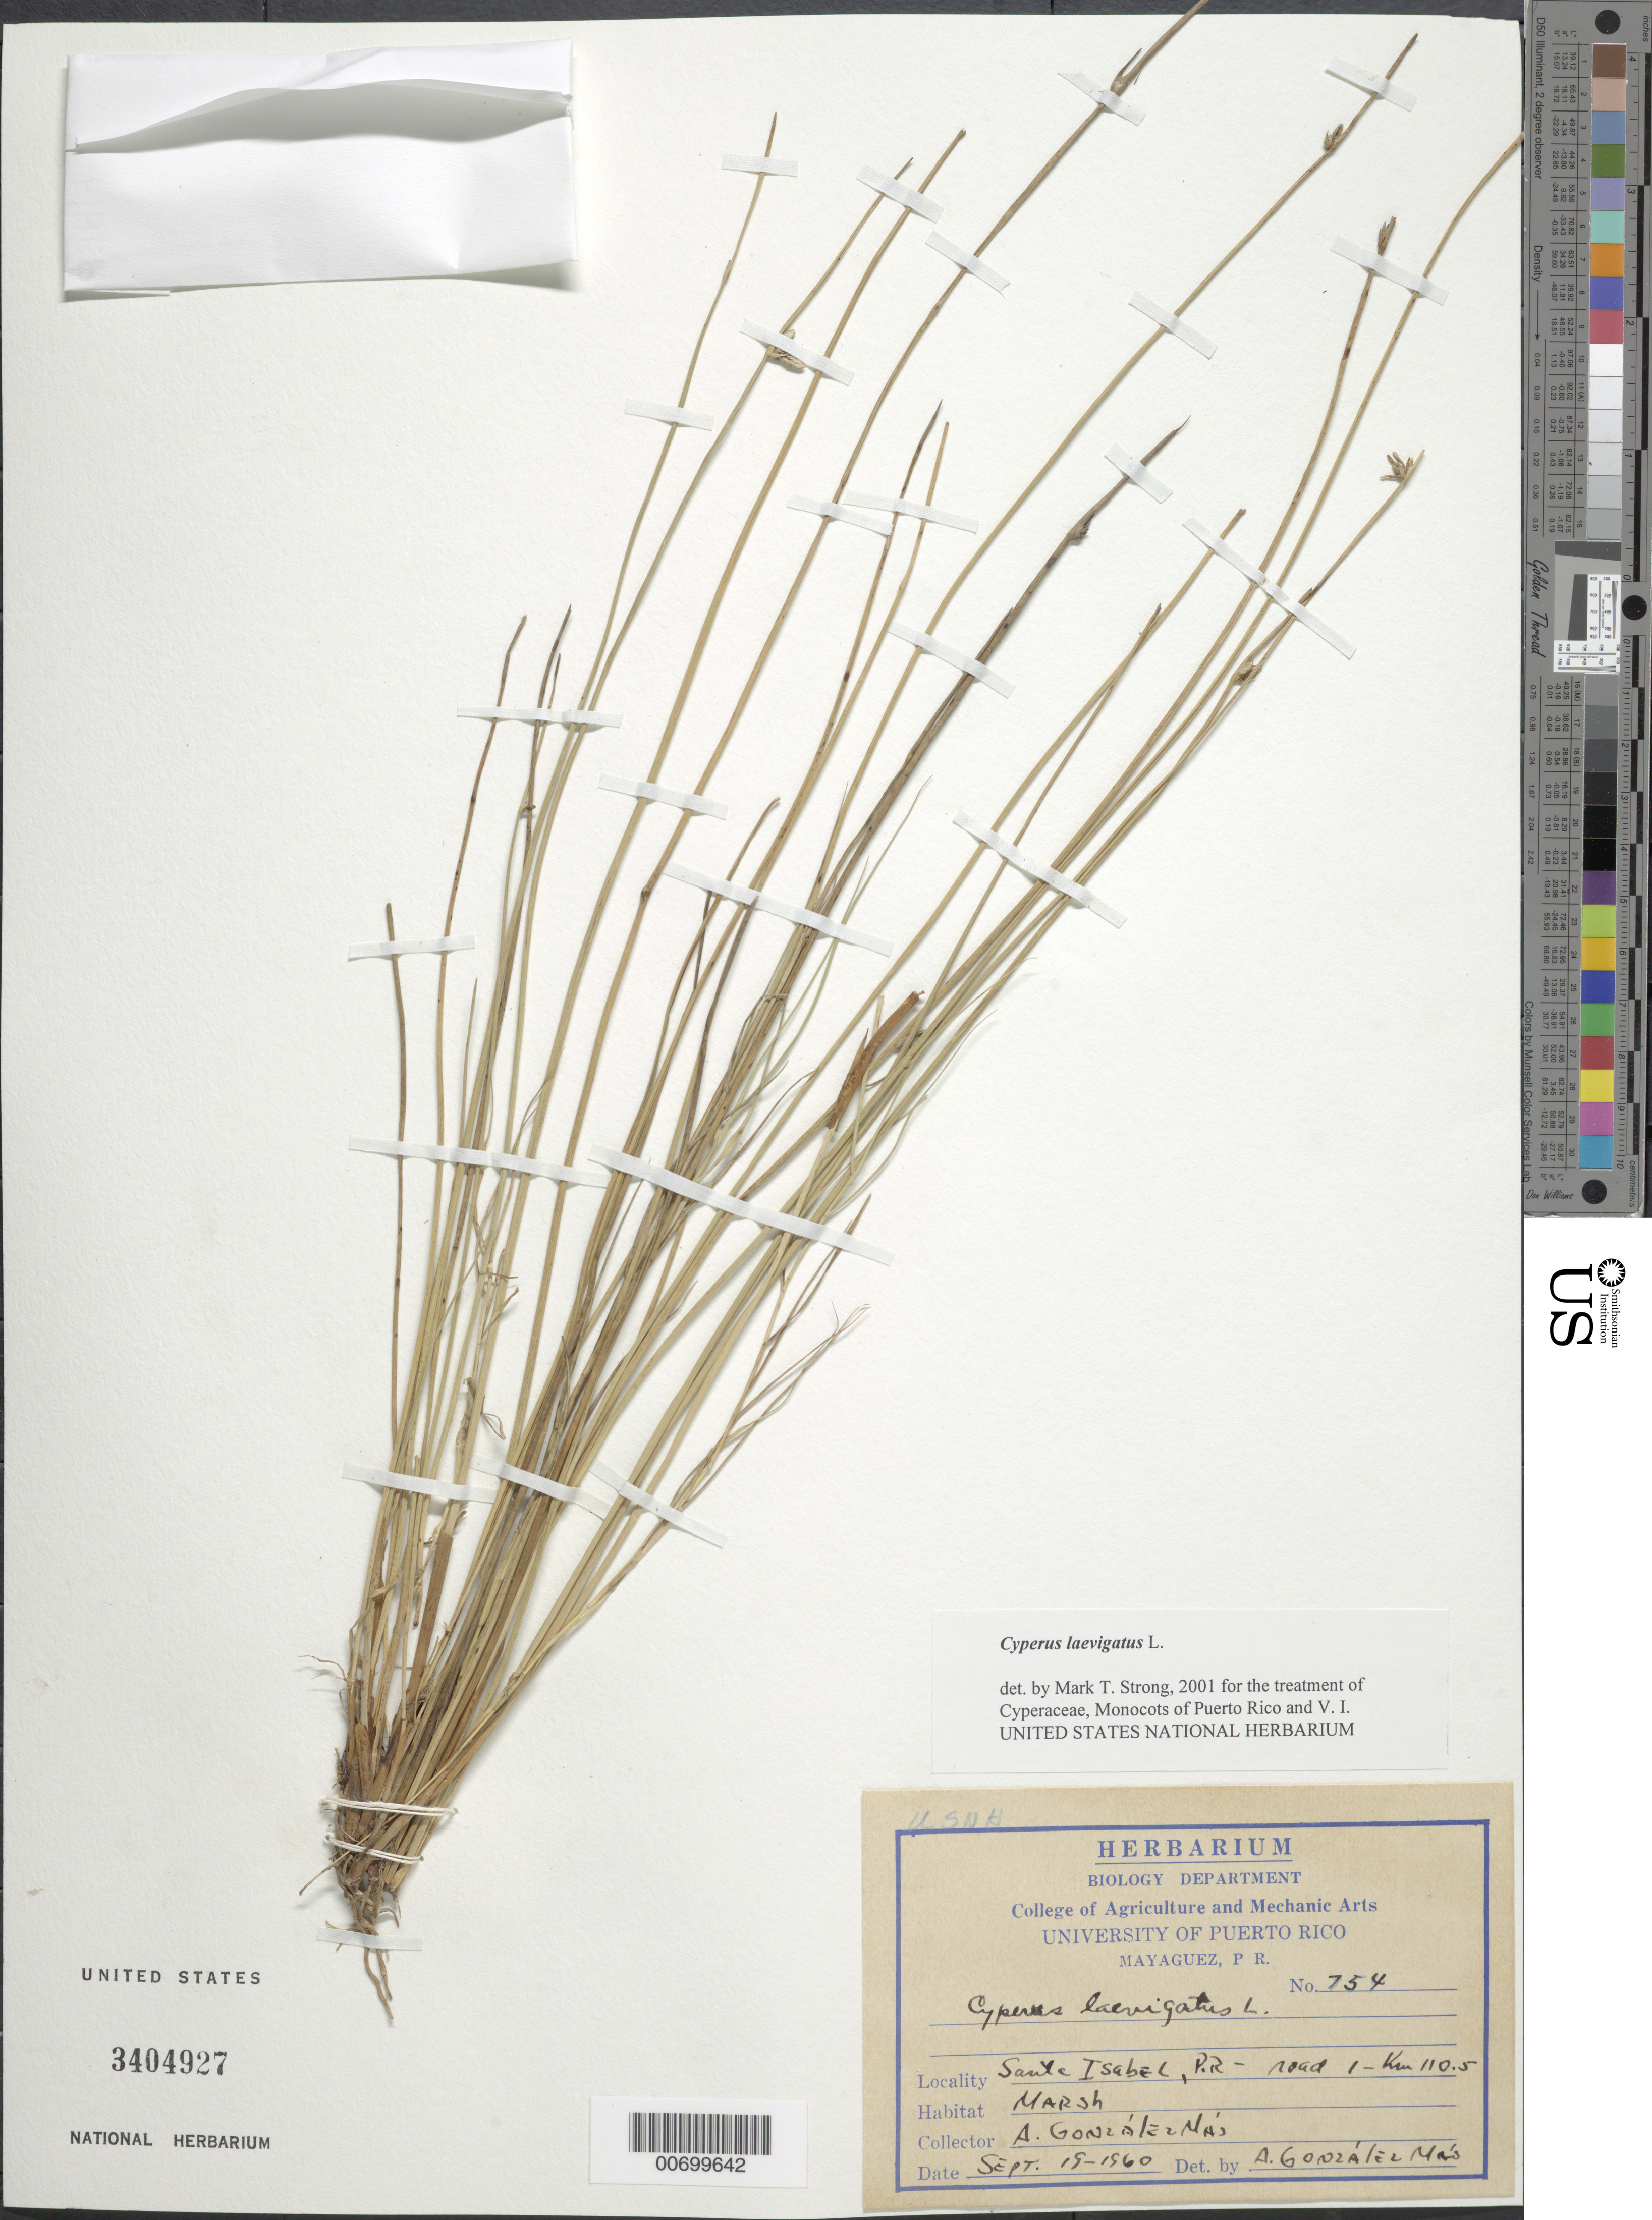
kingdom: Plantae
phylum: Tracheophyta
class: Liliopsida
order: Poales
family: Cyperaceae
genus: Cyperus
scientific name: Cyperus laevigatus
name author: L.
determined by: Strong, M. T., (US), Smithsonian Institution - National Museum of Natural History (UNITED STATES)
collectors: A. González Más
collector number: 754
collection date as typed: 19 Sep 1960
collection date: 1960-09-19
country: Puerto Rico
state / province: Santa Isabel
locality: Santa Isabel: Rd. 1, km 110.5.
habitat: Marsh.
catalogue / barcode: US 3404927